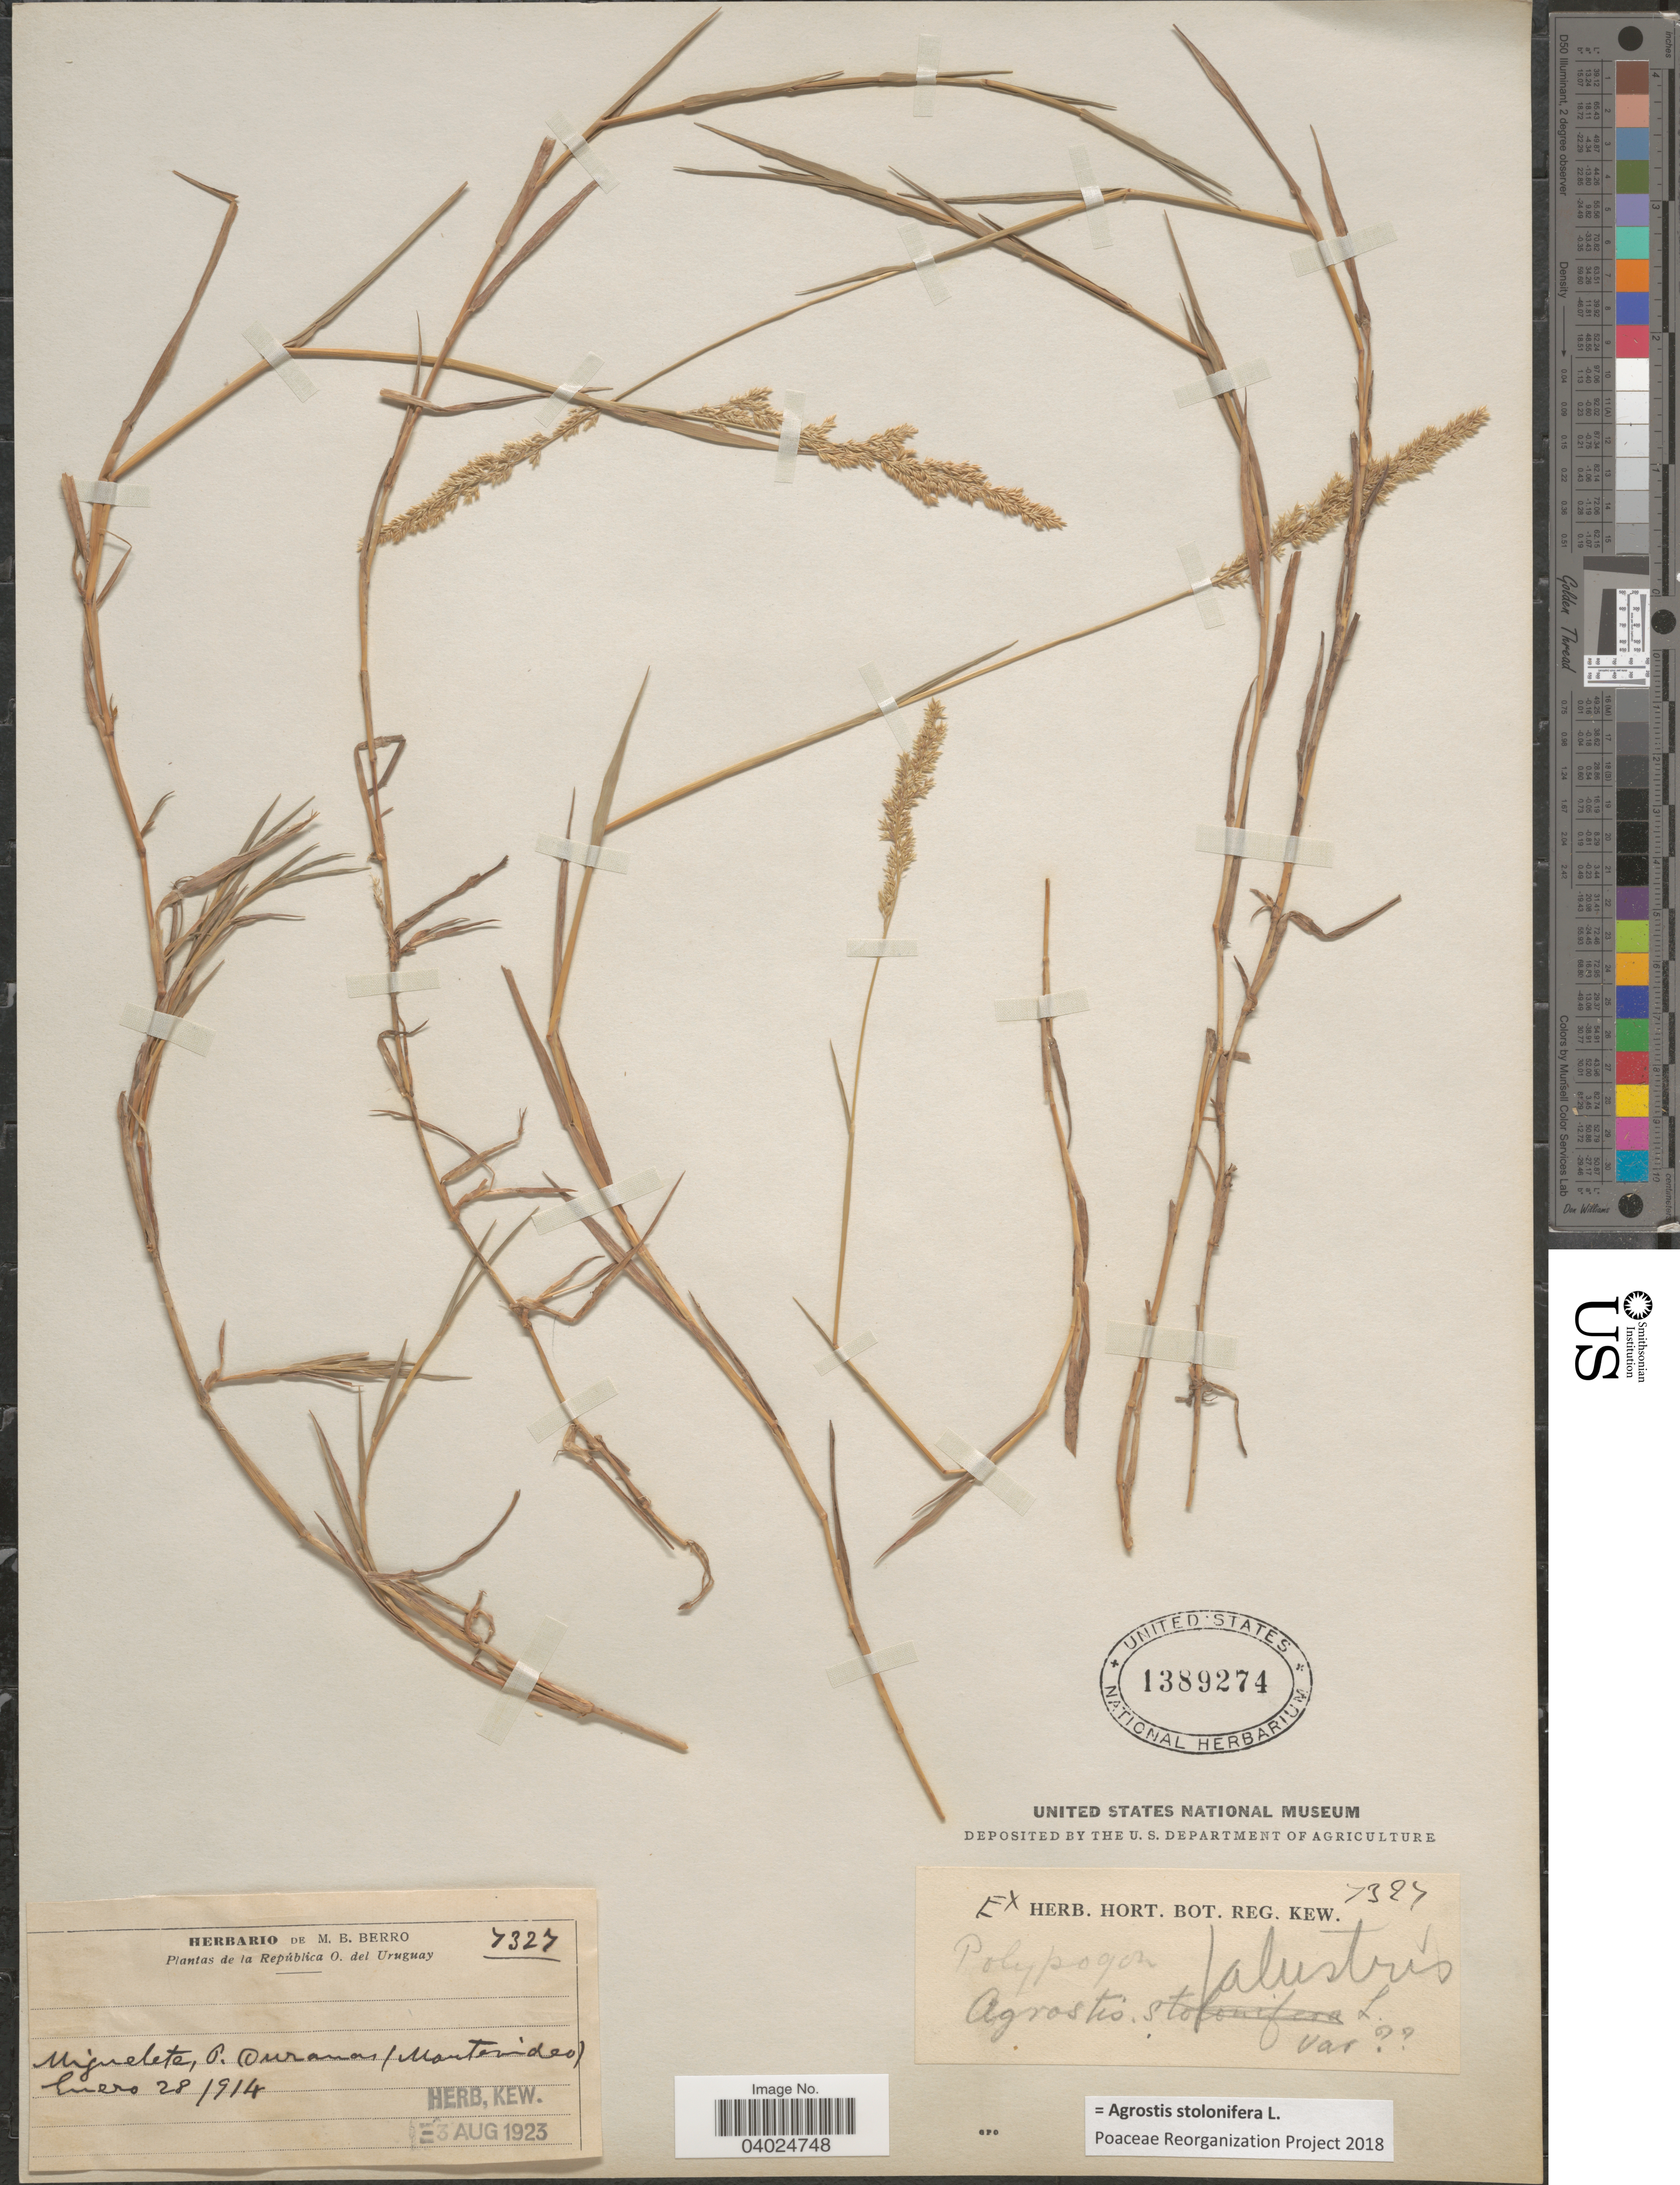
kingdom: Plantae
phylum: Tracheophyta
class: Liliopsida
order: Poales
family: Poaceae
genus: Agrostis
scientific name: Agrostis stolonifera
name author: L.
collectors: Ex herb. M. B. Berro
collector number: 7327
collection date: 1914-01-28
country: Uruguay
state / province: Montevideo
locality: República O. del Uruguay. Miguelete, P. Ouranas.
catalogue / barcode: US 1389274